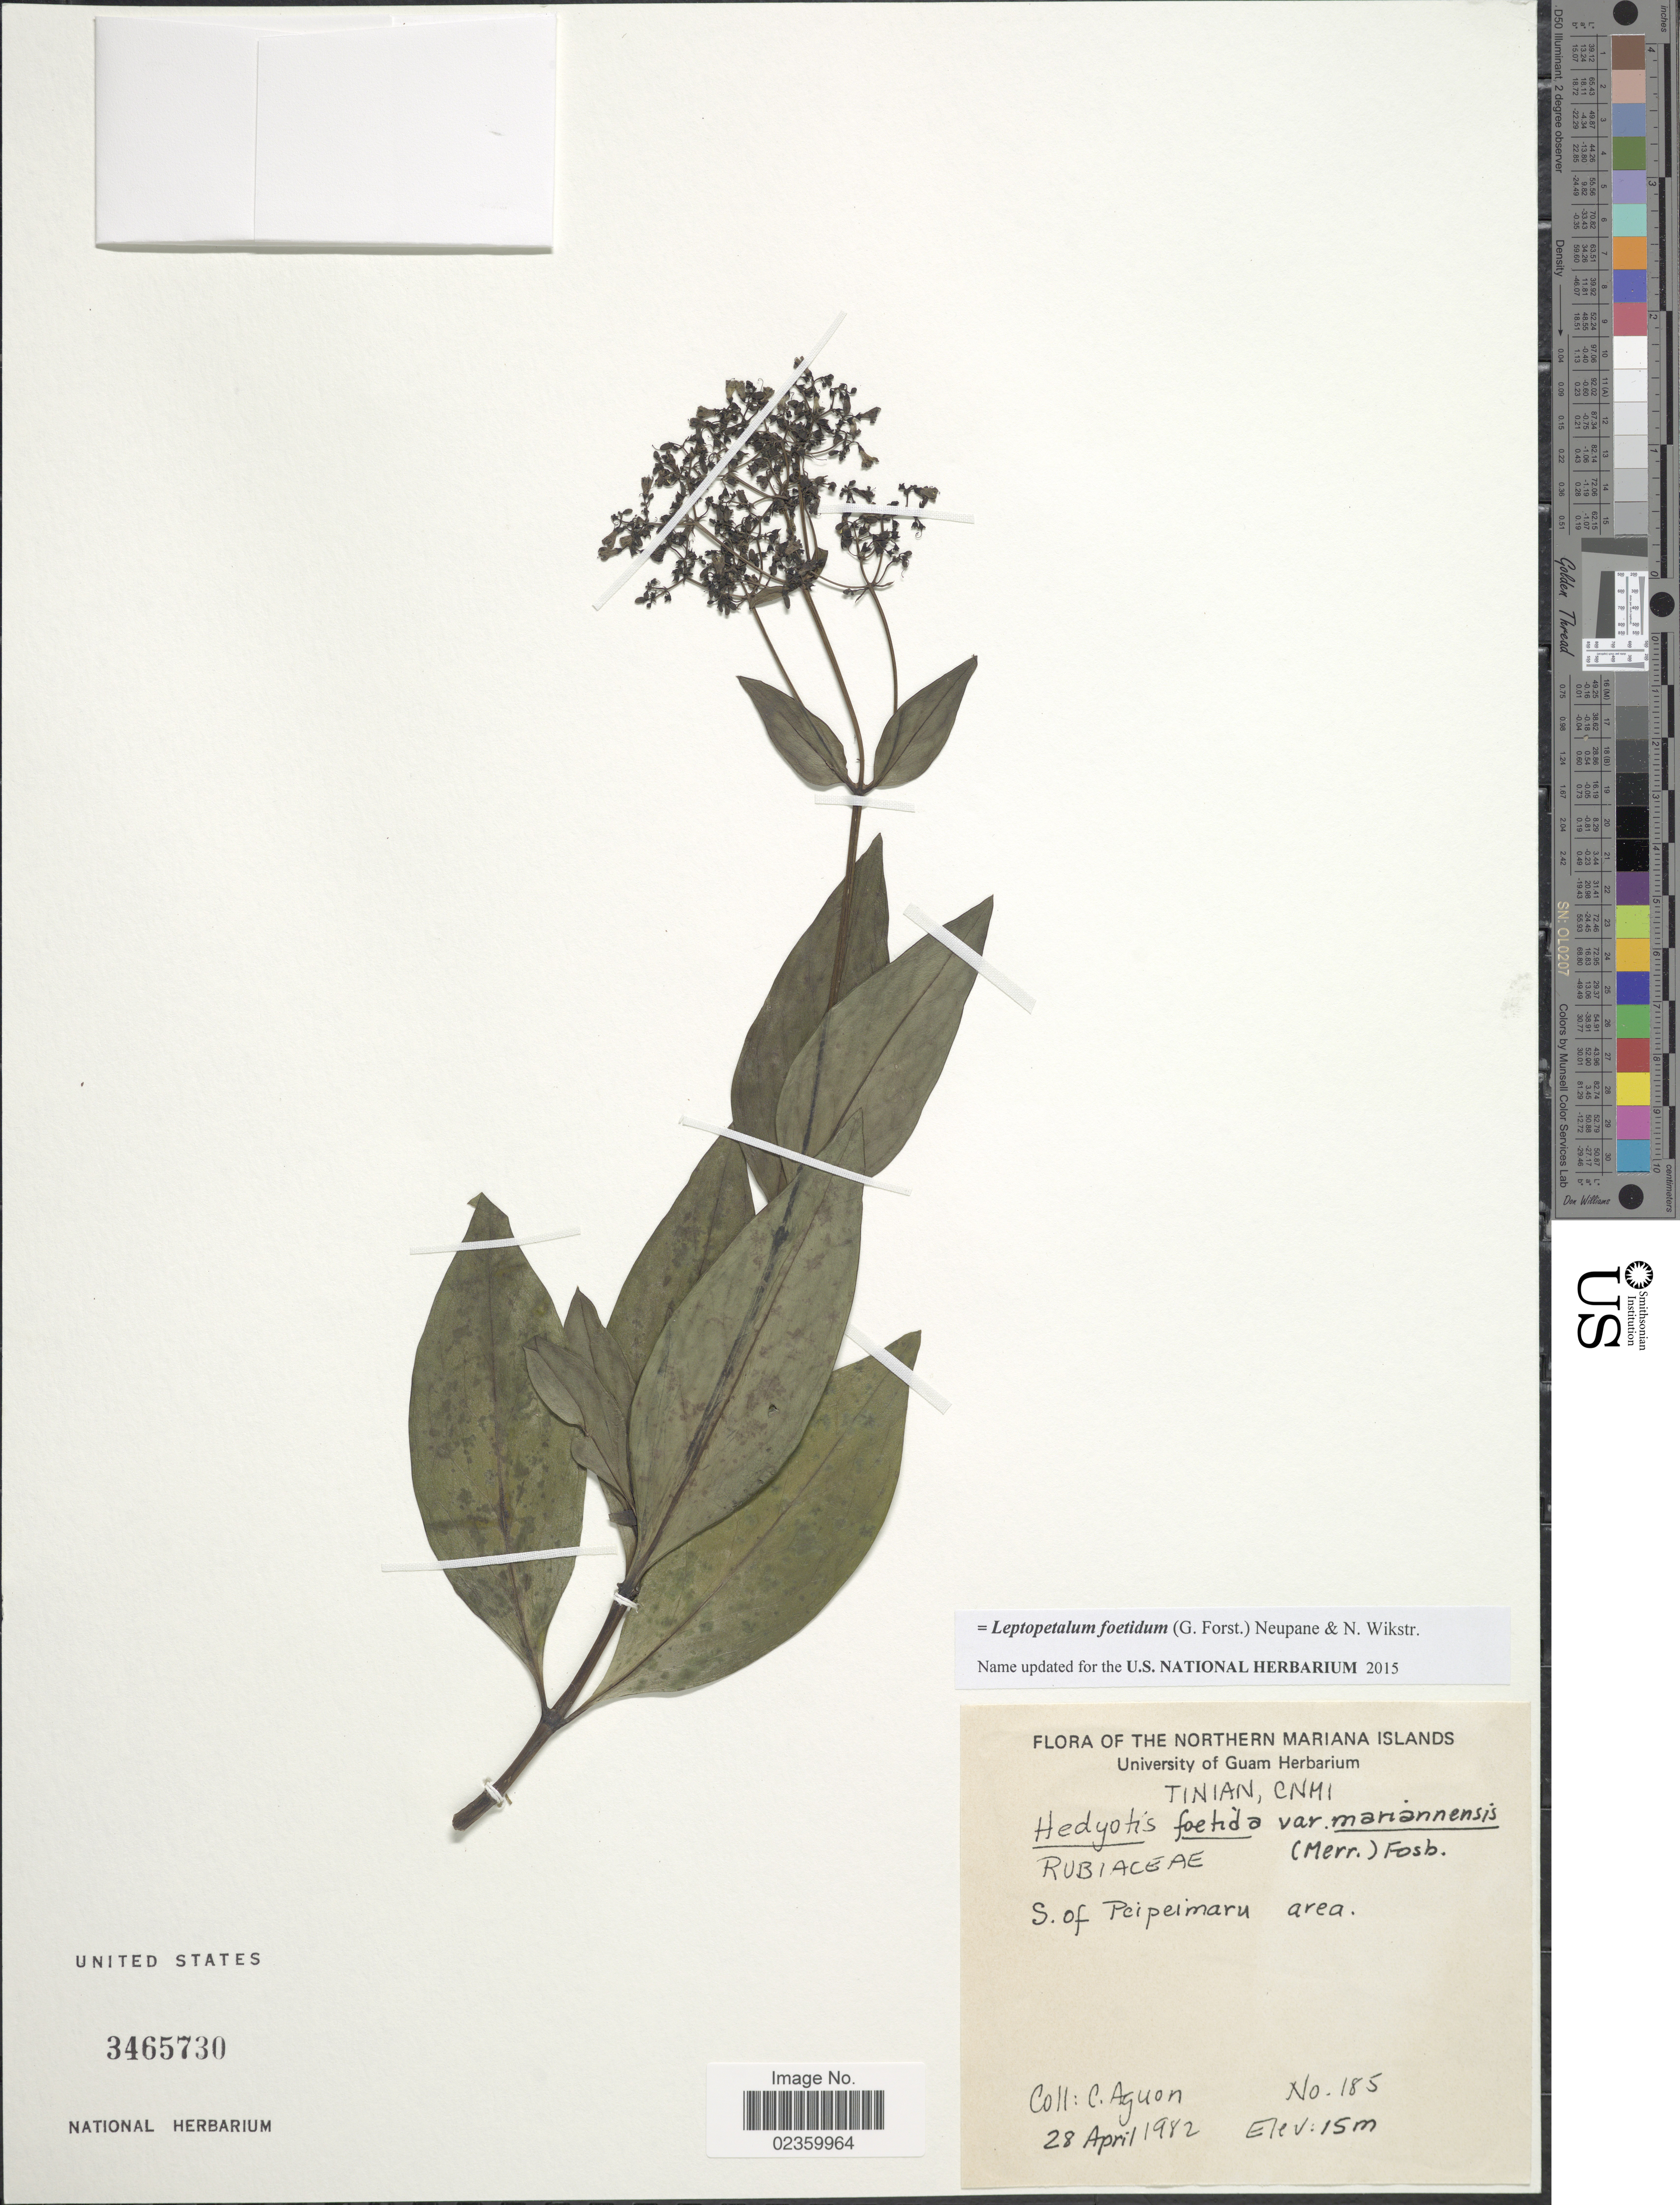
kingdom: Plantae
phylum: Tracheophyta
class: Magnoliopsida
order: Gentianales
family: Rubiaceae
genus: Leptopetalum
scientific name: Leptopetalum foetidum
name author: (G. Forst.) Neupane & N. Wikstr.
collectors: C. Aguon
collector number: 185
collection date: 1982-04-28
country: Northern Mariana Islands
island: Tinian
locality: Tinian, CNMI. S. of Peipeimaru area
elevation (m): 15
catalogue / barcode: US 3465730